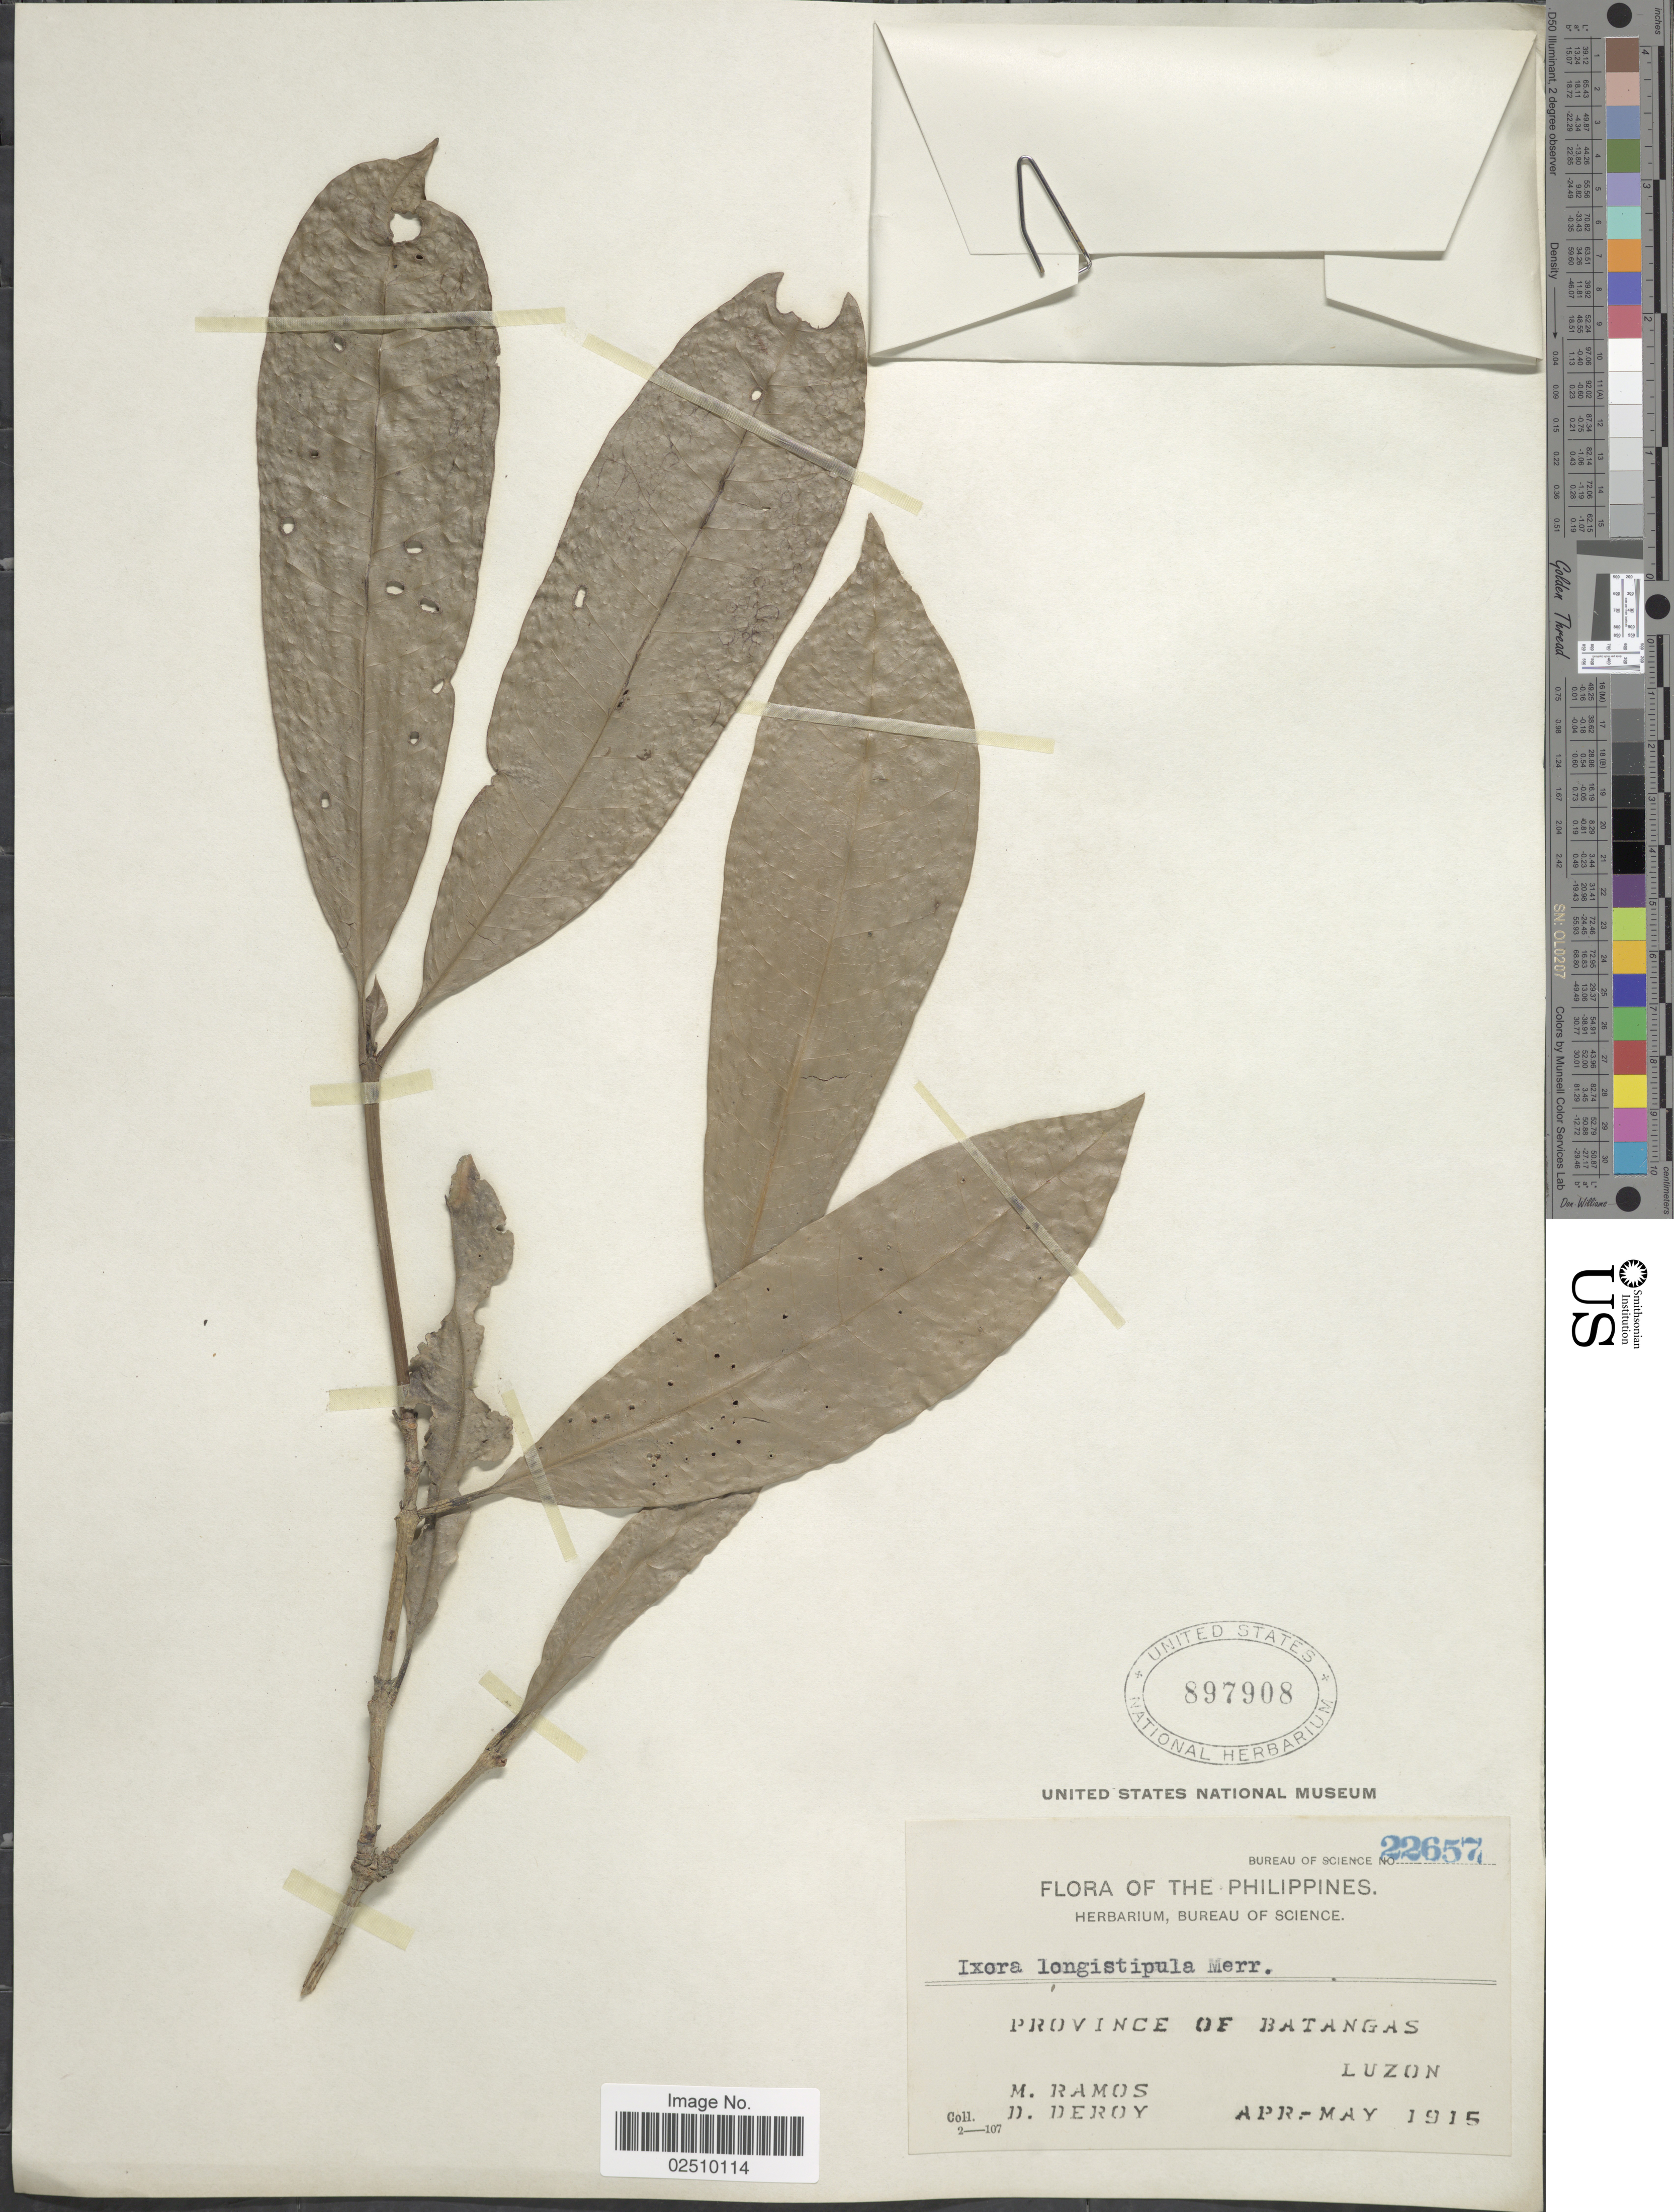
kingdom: Plantae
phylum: Tracheophyta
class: Magnoliopsida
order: Gentianales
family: Rubiaceae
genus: Ixora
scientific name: Ixora longistipula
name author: Merr.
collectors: M. Ramos & D. Deroy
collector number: Bureau of Science 22657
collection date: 1915-04/1915-05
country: Philippines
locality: Province of Batangas, Luzon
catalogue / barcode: US 897908